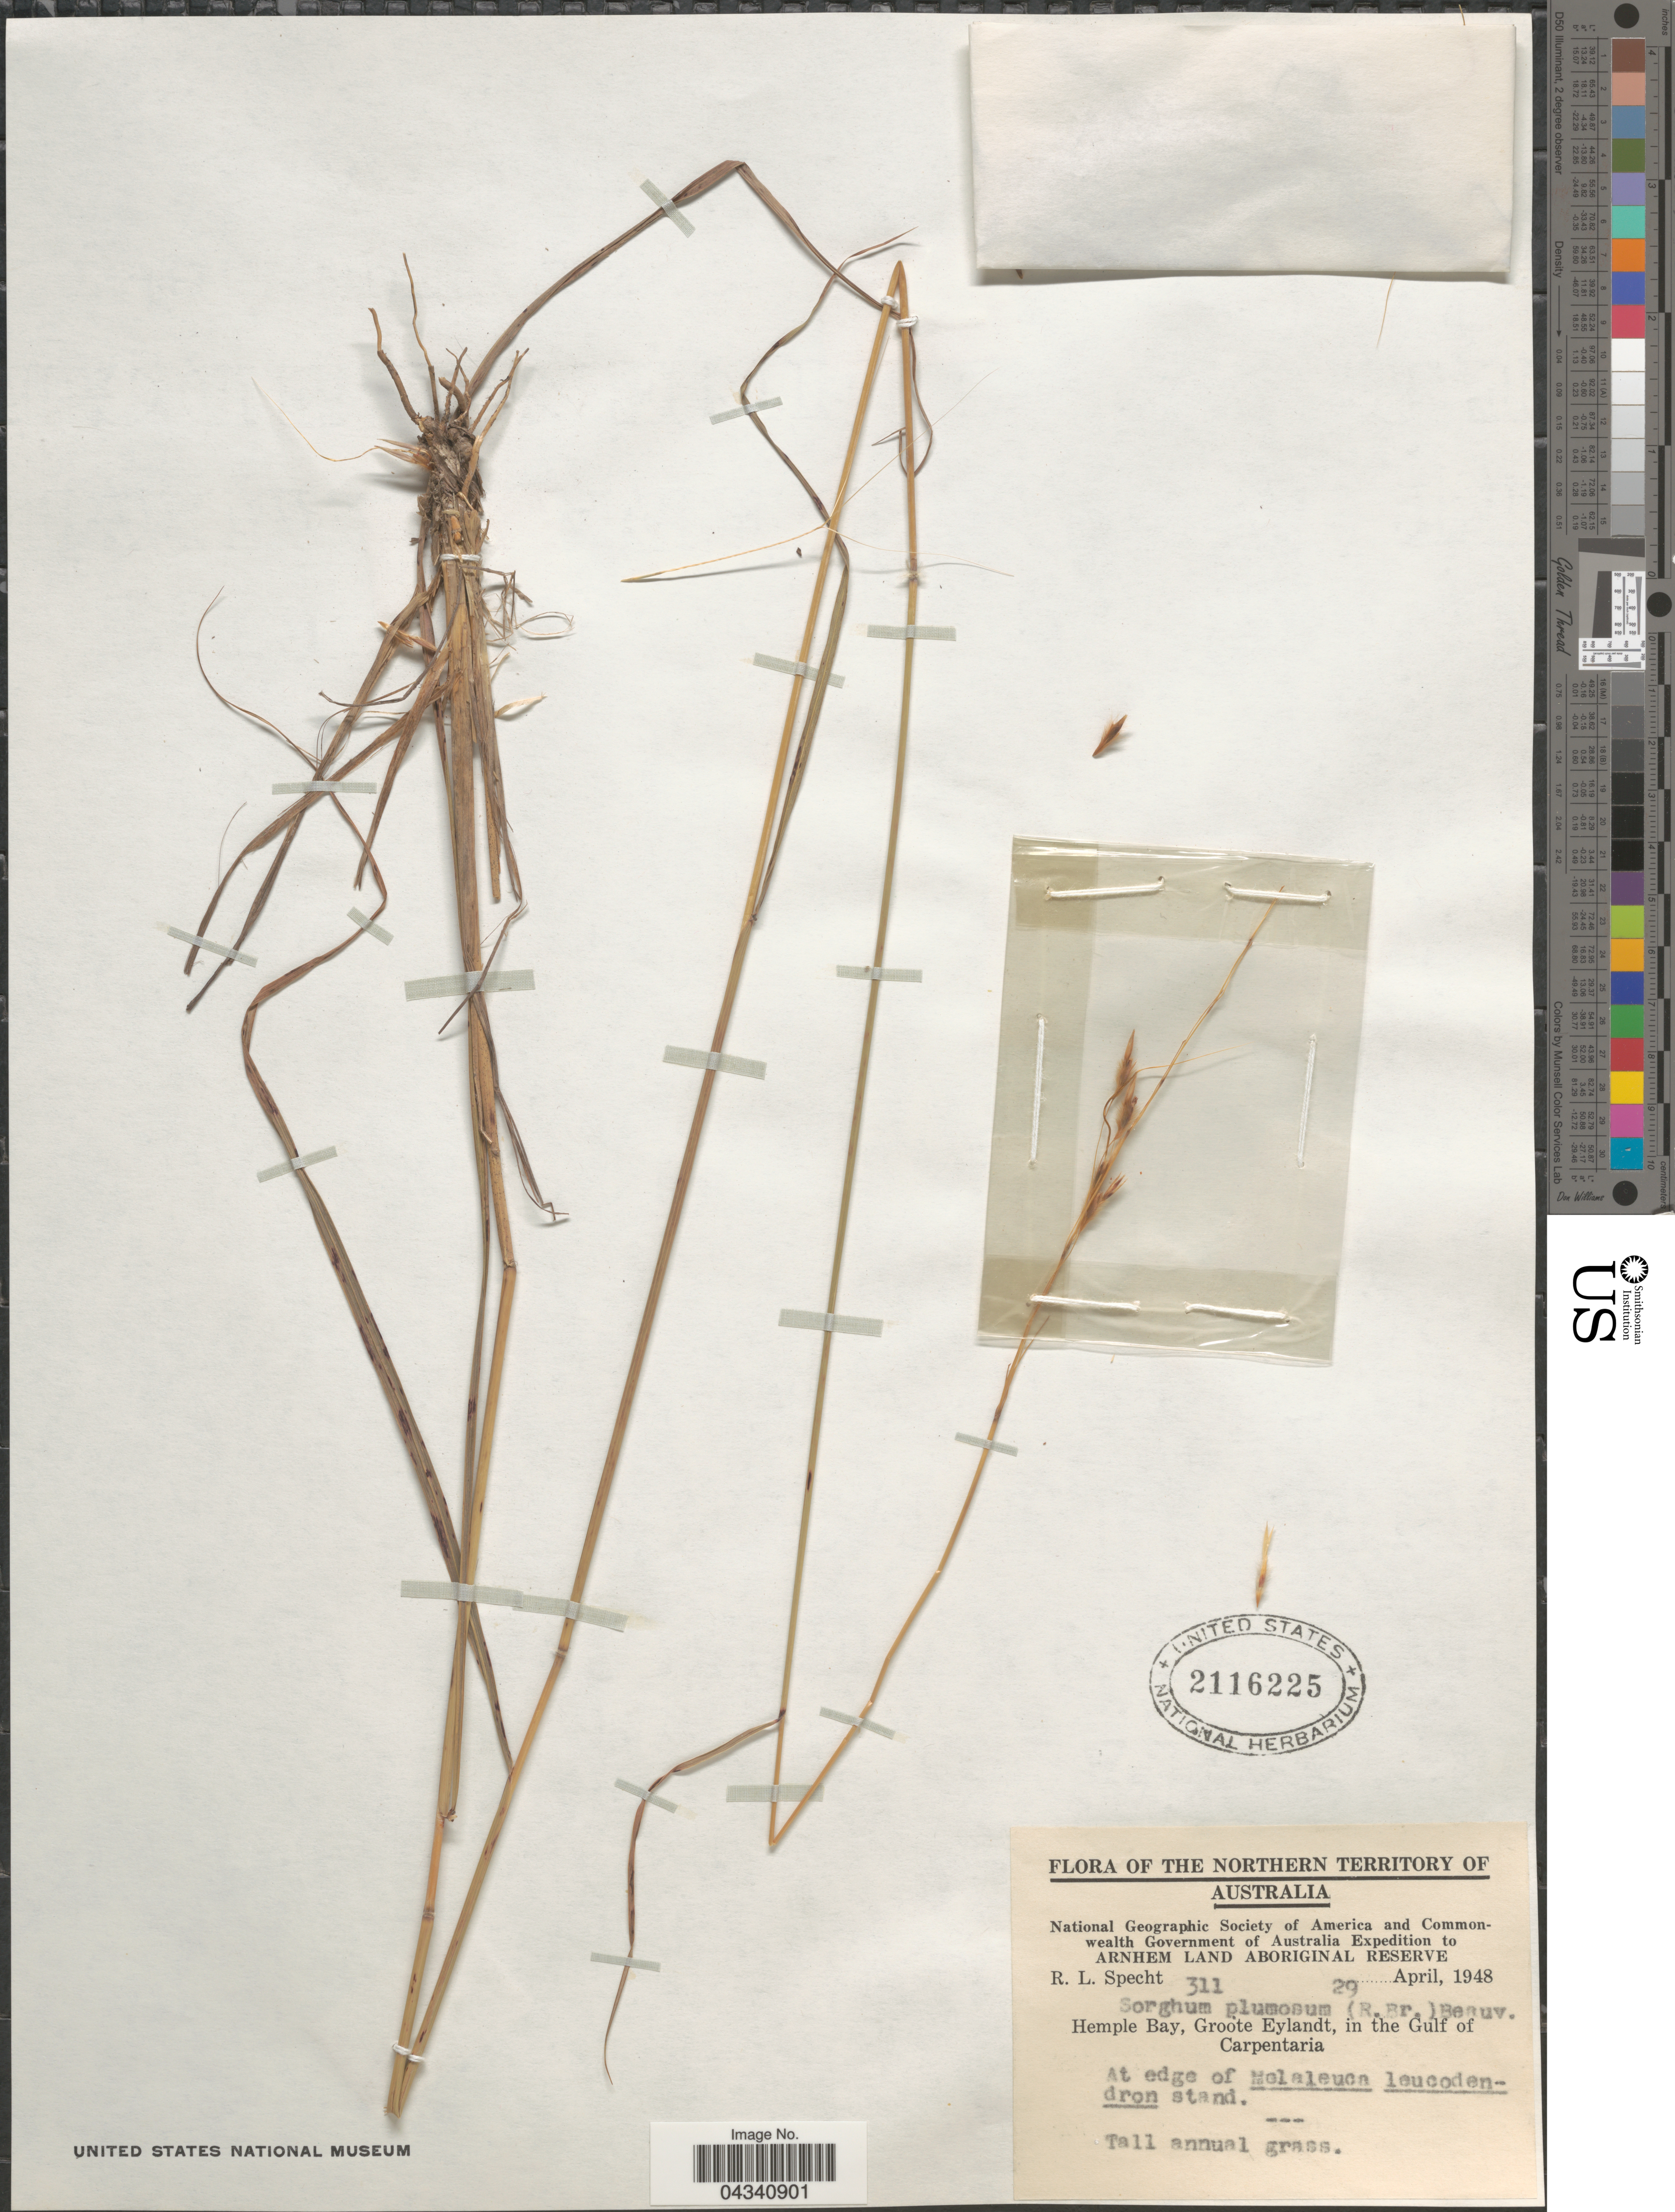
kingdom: Plantae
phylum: Tracheophyta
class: Liliopsida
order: Poales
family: Poaceae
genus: Sorghum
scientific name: Sorghum plumosum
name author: (R. Br.) P. Beauv.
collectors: R. L. Specht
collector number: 311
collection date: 1948-04-29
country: Australia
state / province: Northern Territory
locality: National Geographic Society of America and Commonwealth Government of Australia Expedition to Arnhem Land Aboriginal Reserve. Hemple Bay, Groote Eylandt, in the Gulf of Carpentaria. At edge of Melaleuca leucodendron stand.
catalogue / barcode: US 2116225